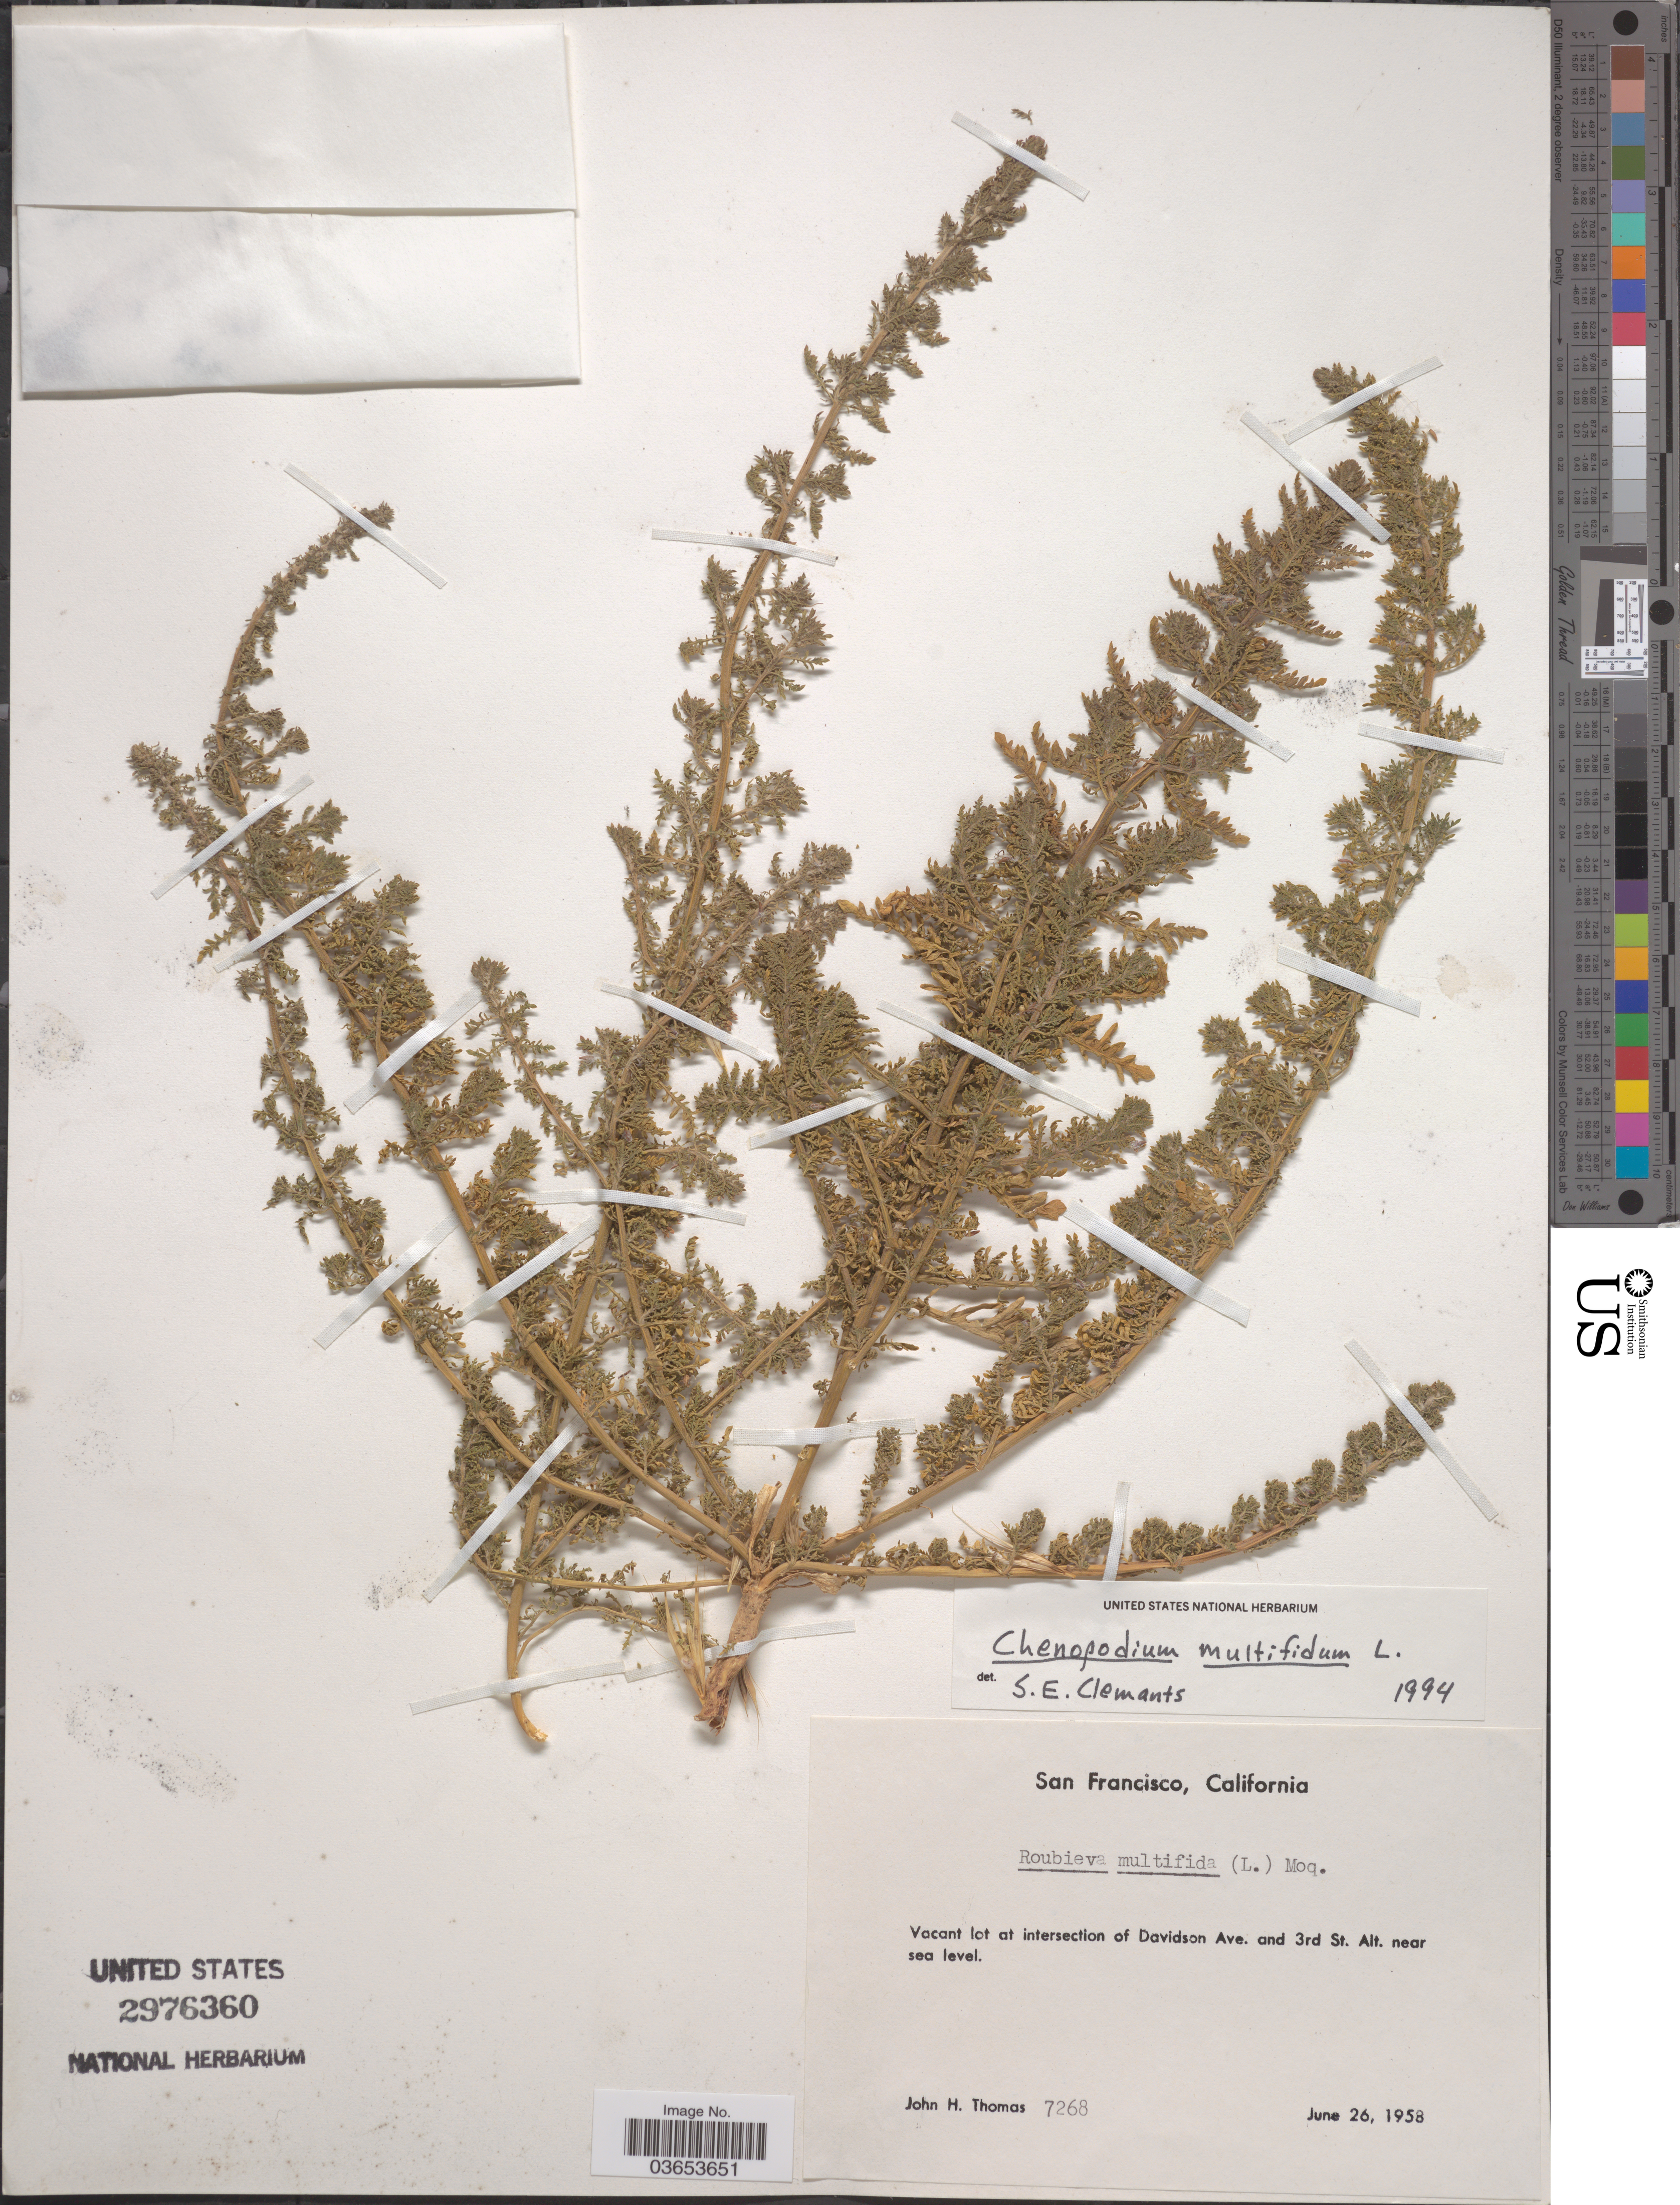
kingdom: Plantae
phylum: Tracheophyta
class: Magnoliopsida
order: Caryophyllales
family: Amaranthaceae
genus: Chenopodium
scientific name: Chenopodium multifidum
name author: L.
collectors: J. H. Thomas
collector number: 7268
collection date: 1958-06-26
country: United States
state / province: California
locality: San Francsico. Vacant lot at intersection of Davidson Ave. and 3rd St. Alt.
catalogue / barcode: US 2976360